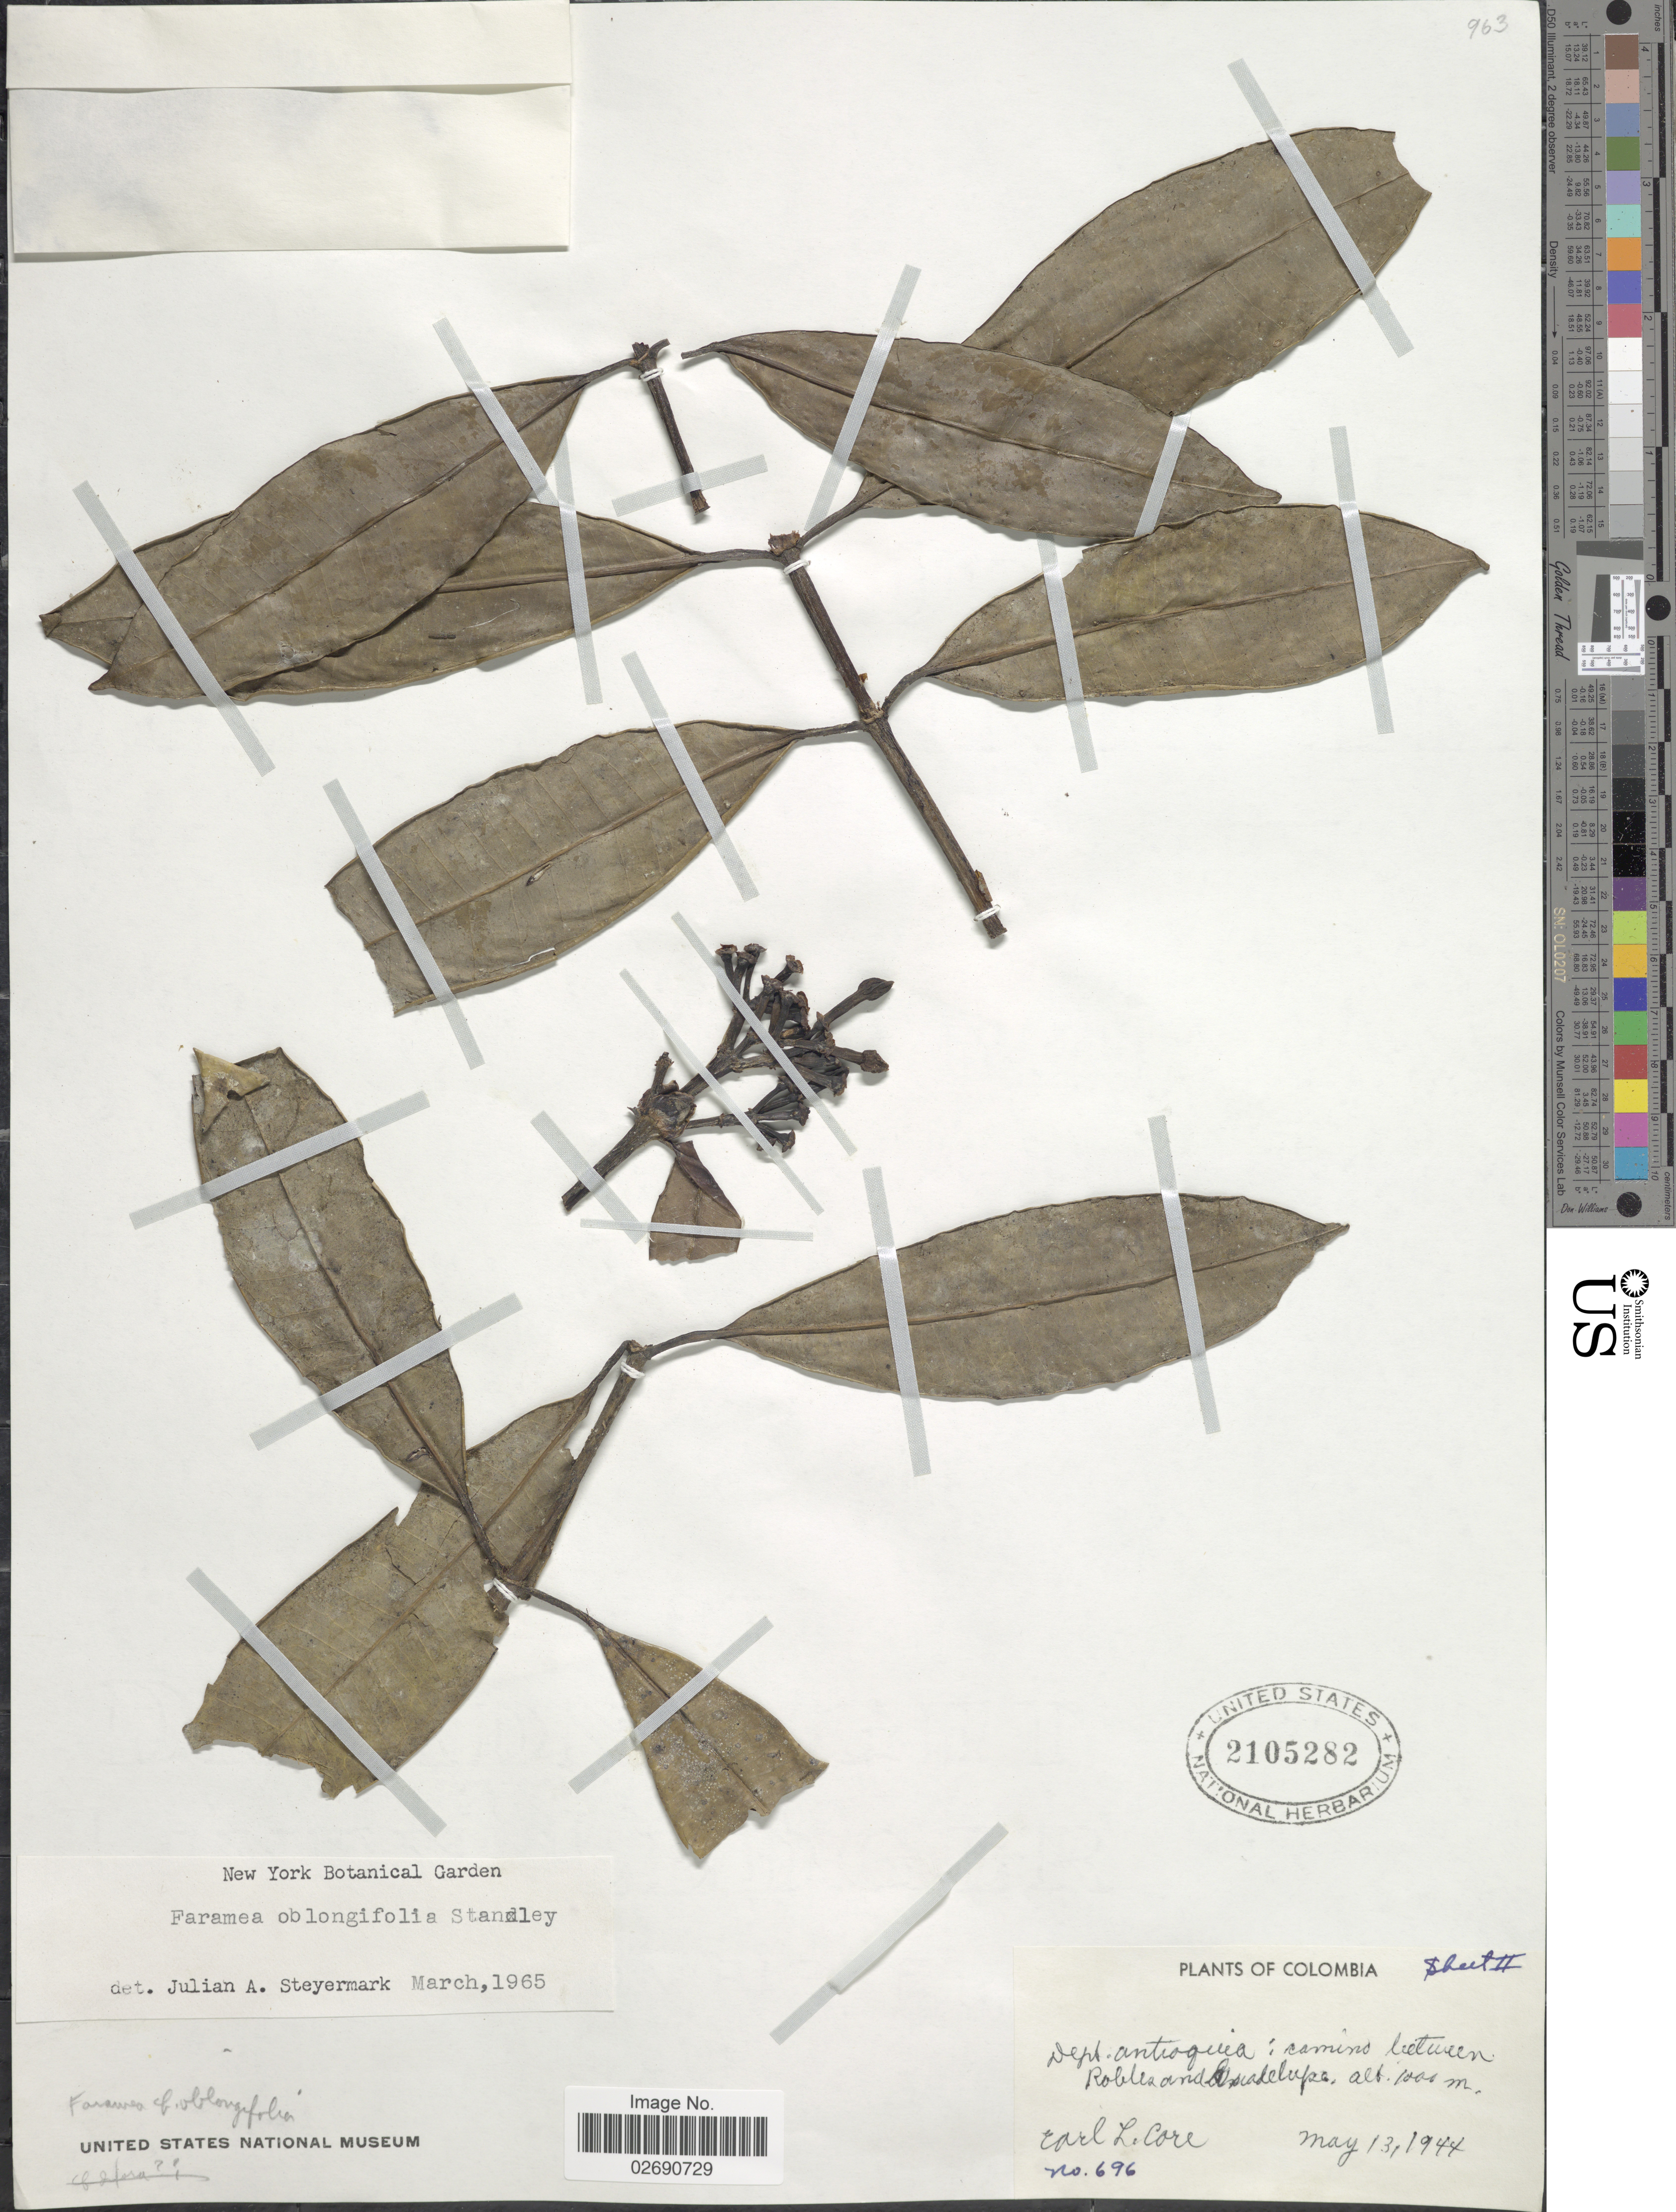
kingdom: Plantae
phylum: Tracheophyta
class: Magnoliopsida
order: Gentianales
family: Rubiaceae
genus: Faramea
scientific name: Faramea oblongifolia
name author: Standl.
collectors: E. L. Core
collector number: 696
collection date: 1944-05-13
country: Colombia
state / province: Antioquia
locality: Dept. Antioquia: camino between Robles and Guadelupe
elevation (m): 1800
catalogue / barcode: US 2105282